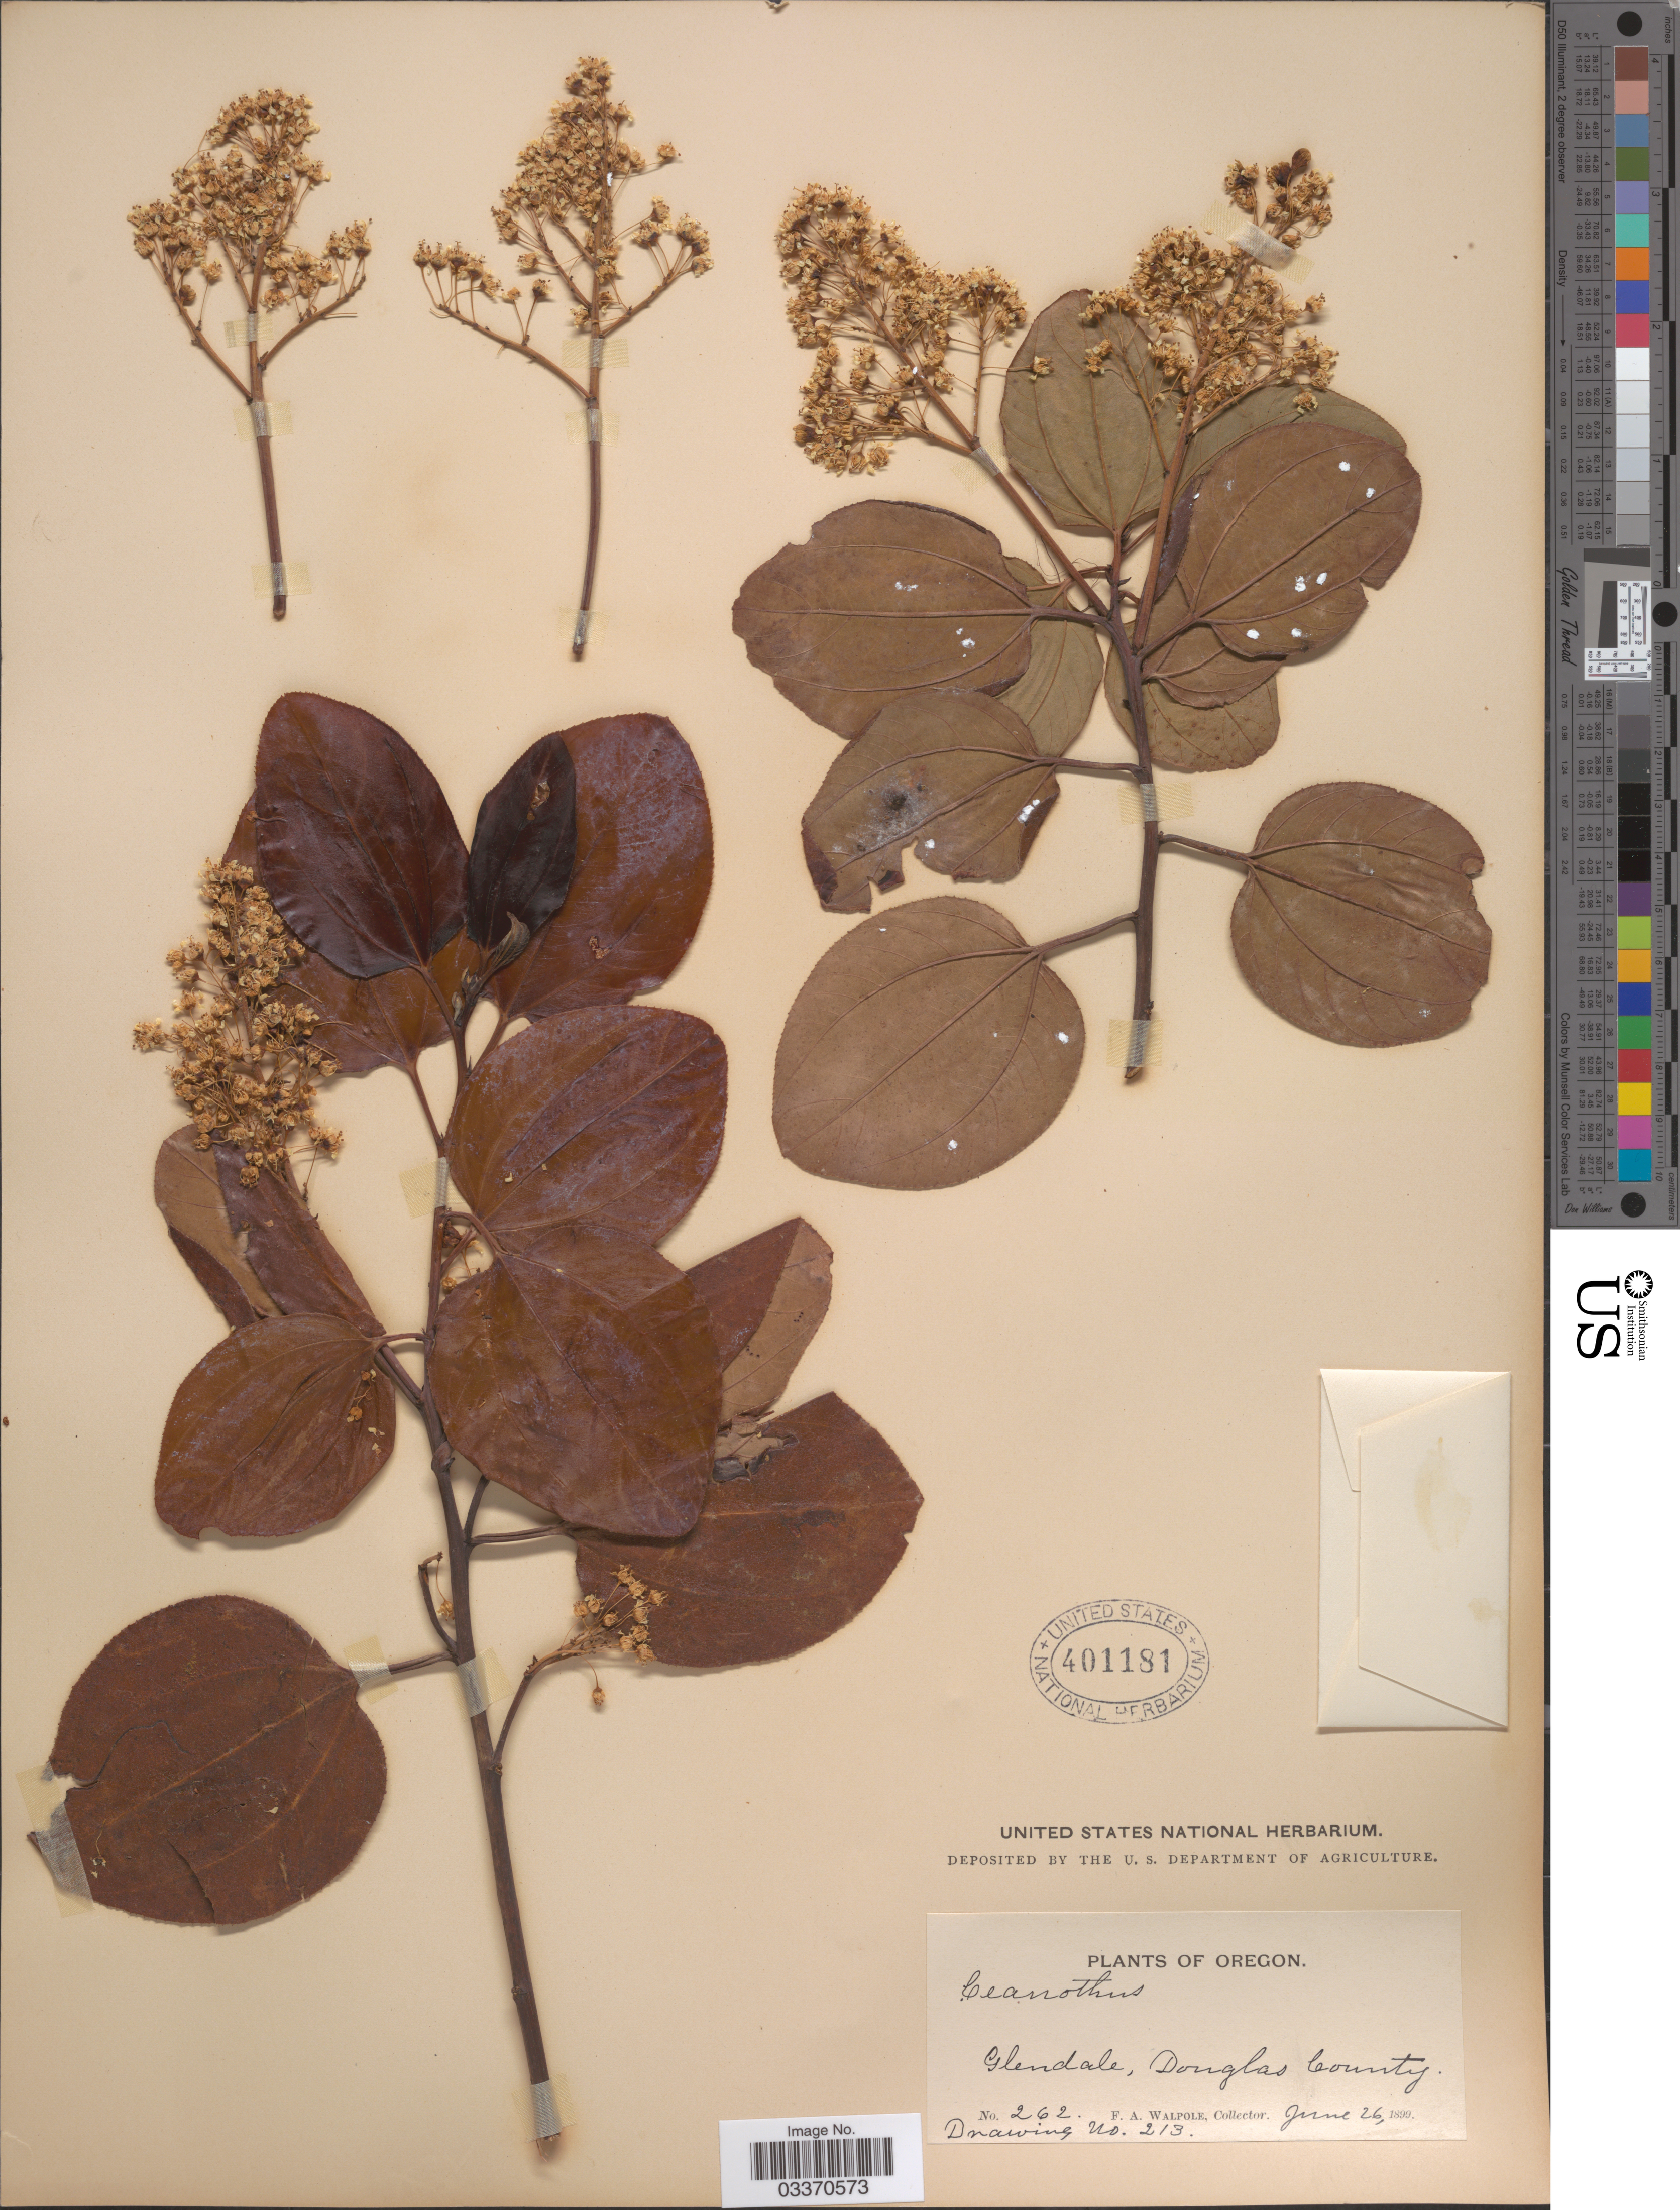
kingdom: Plantae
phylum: Tracheophyta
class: Magnoliopsida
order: Rosales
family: Rhamnaceae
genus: Ceanothus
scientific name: Ceanothus velutinus var. laevigatus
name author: Torr. & A. Gray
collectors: F. Walpole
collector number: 262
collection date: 1899-06-26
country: United States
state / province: Oregon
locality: Glendale, Douglas County.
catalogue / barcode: US 401181